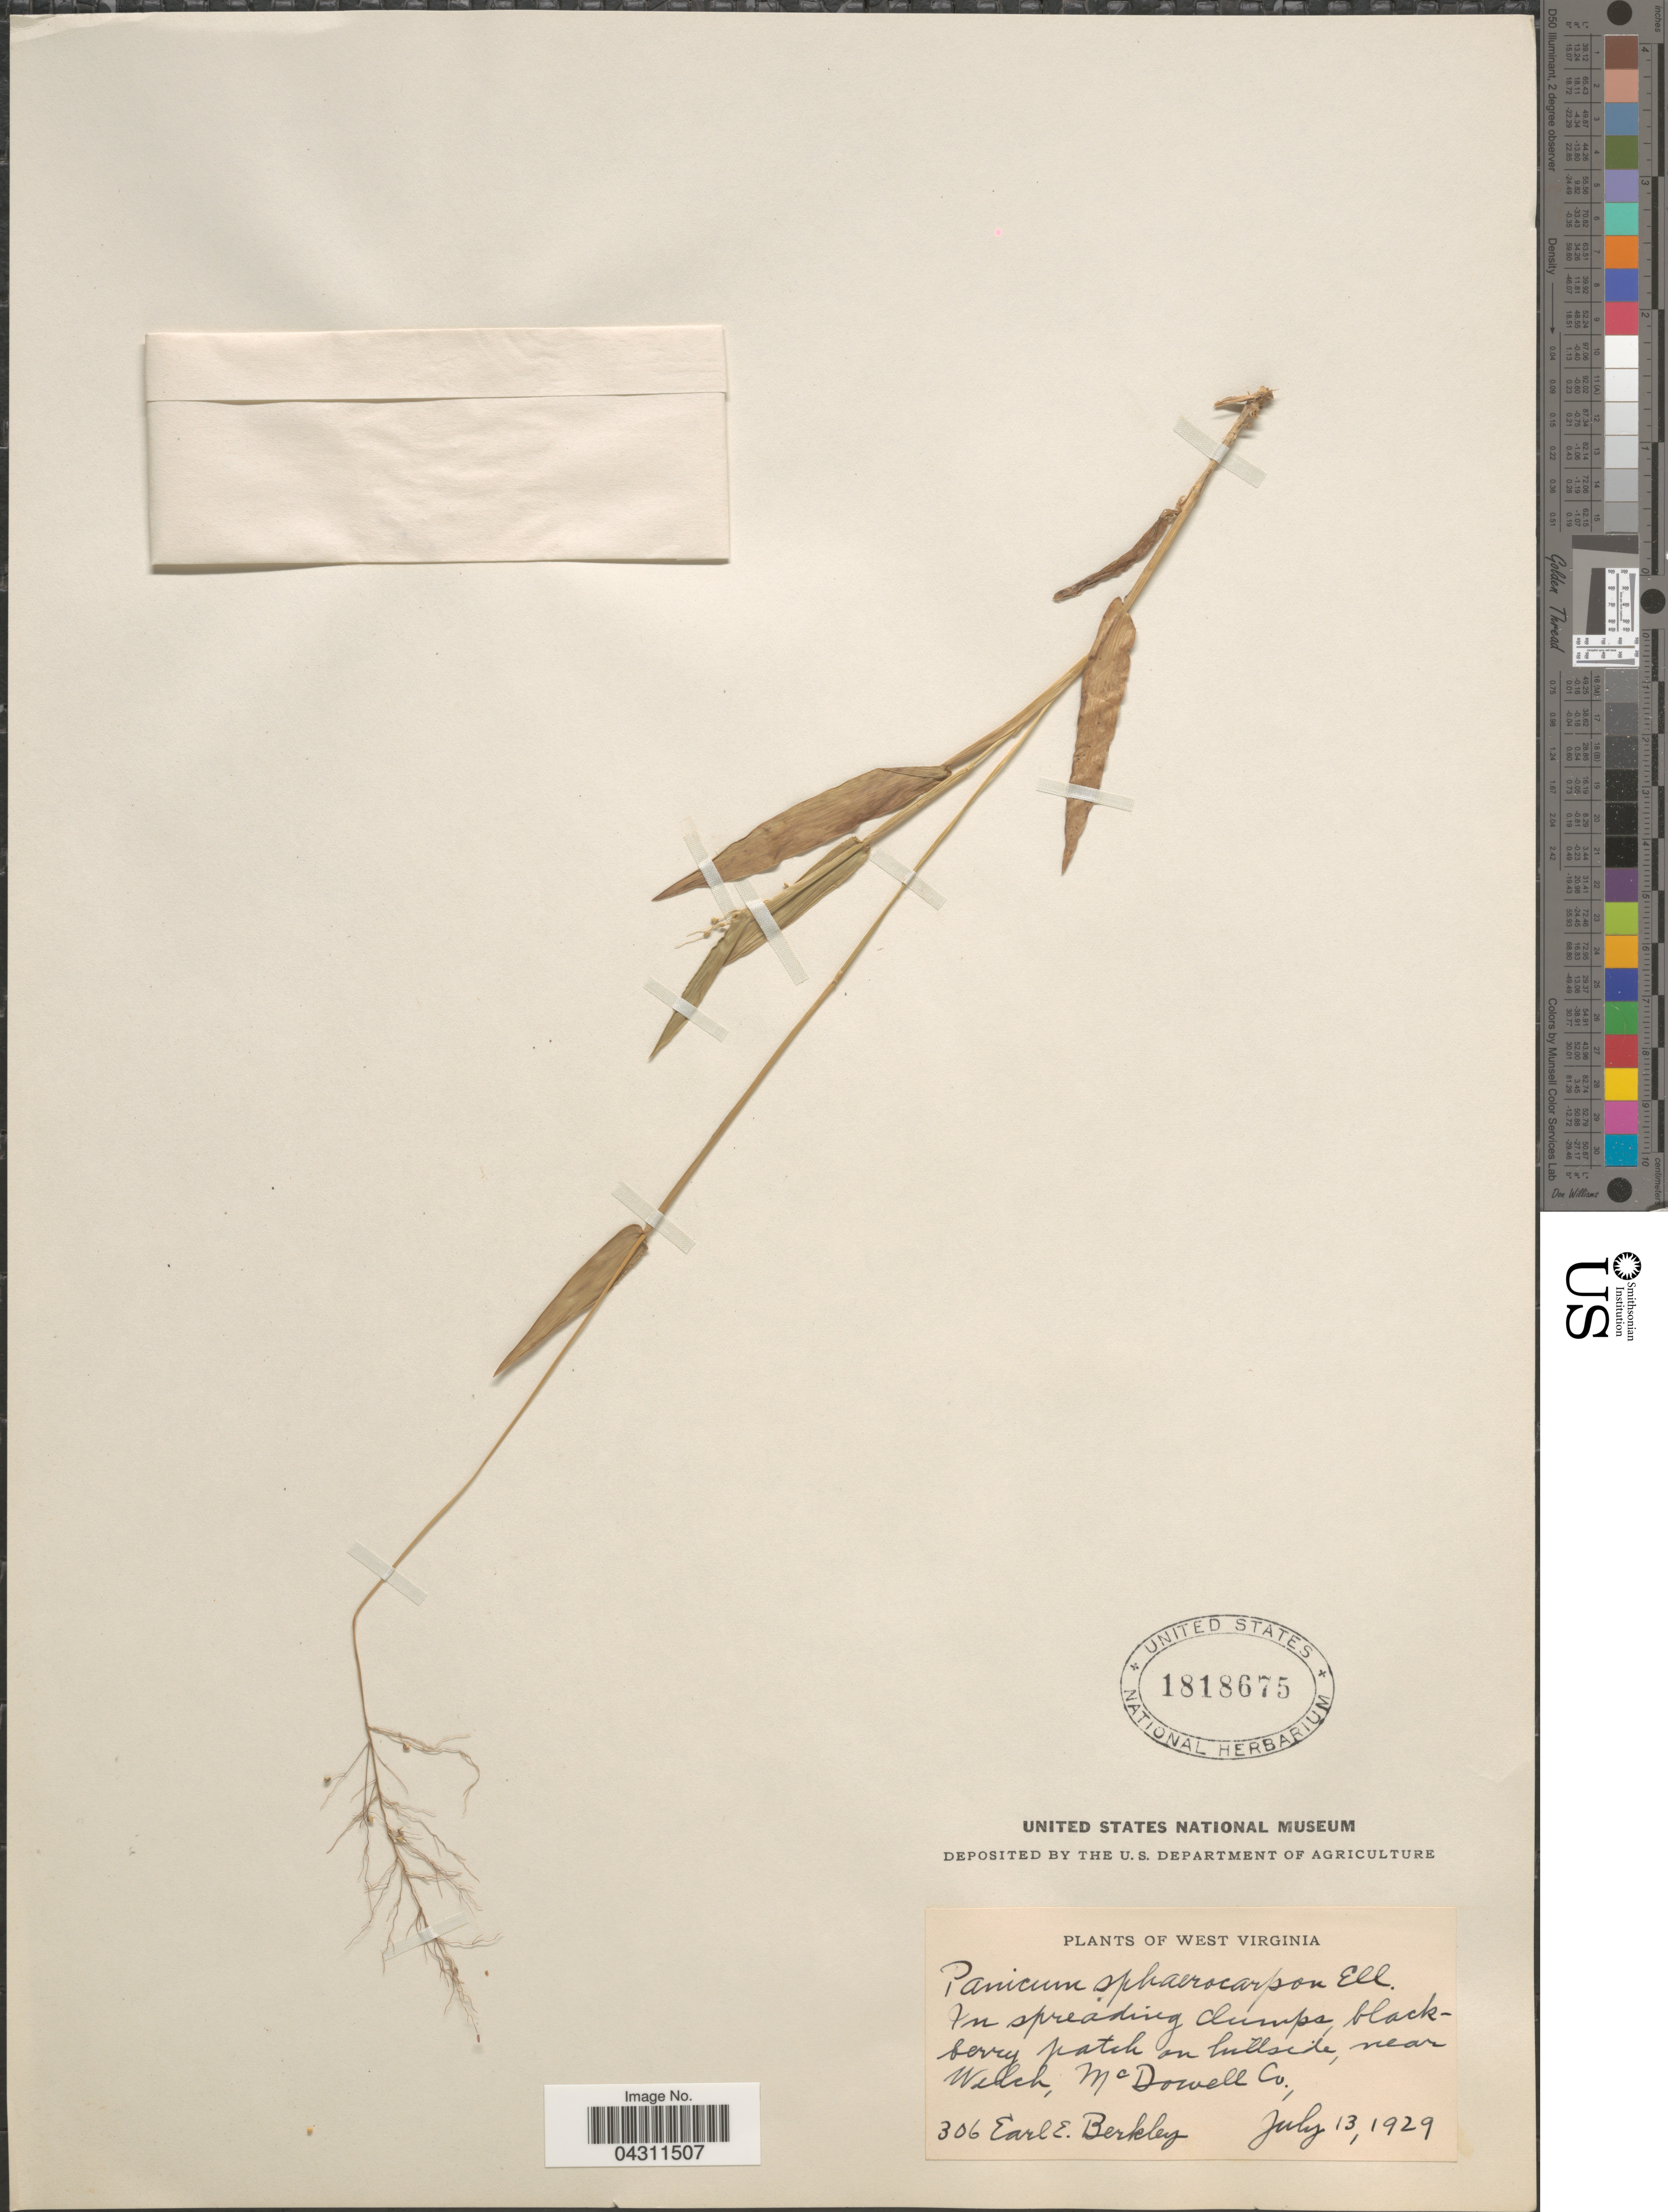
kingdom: Plantae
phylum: Tracheophyta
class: Liliopsida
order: Poales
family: Poaceae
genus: Dichanthelium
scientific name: Dichanthelium sphaerocarpon var. sphaerocarpon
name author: (Elliott) Gould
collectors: E. Berkley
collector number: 306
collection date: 1929-07-13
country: United States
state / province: West Virginia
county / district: Mcdowell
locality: In spreading clumps blackberry patch on hillside, near Welch, McDowell Co.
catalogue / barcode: US 1818675